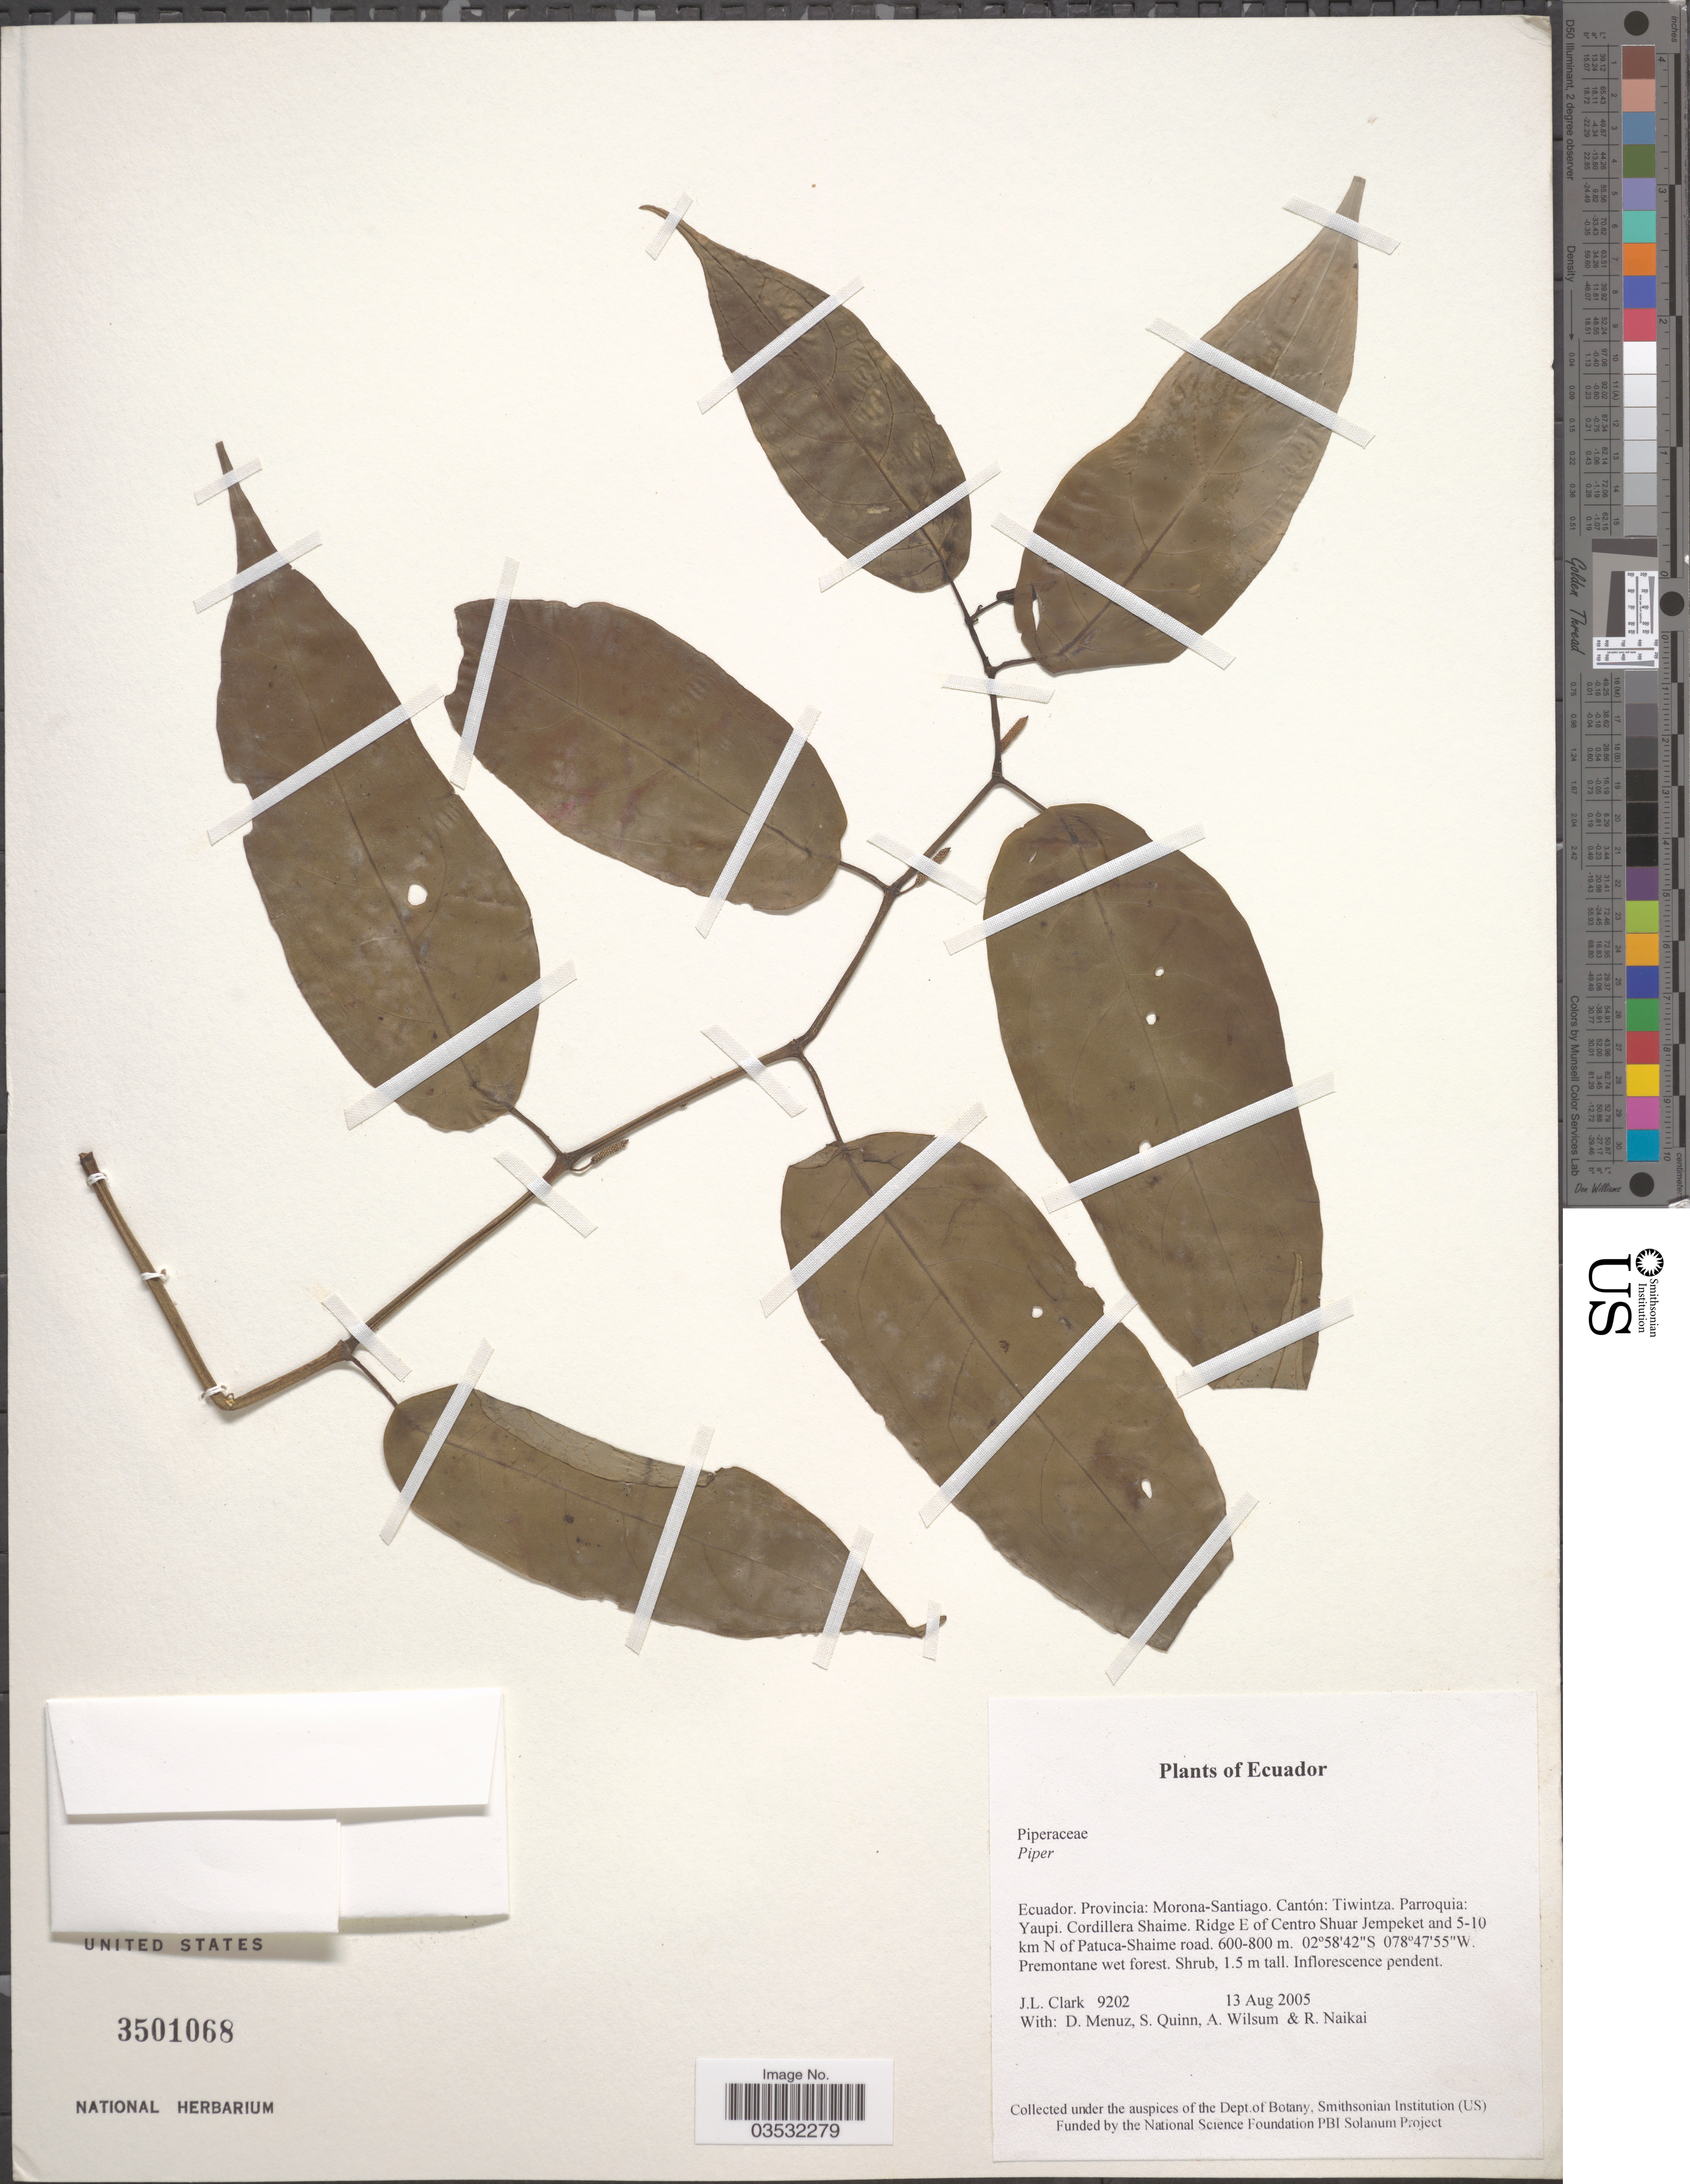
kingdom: Plantae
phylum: Tracheophyta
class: Magnoliopsida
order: Piperales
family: Piperaceae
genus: Piper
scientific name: Piper sp. nov.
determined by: Jaramillo, M. Alejandra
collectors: J. L. Clark, D. Menuz, S. Quinn, A. Wilsum & R. Naikai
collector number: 9202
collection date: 2005-08-13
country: Ecuador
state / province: Morona-Santiago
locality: Cantón: Tiwintza. Parroquia: Yaupi. Cordillera Shaime. Ridge E of Centro Shuar Jempeket and 5-10 km N of Patuca-Shaime road.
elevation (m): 600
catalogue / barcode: US 3501068